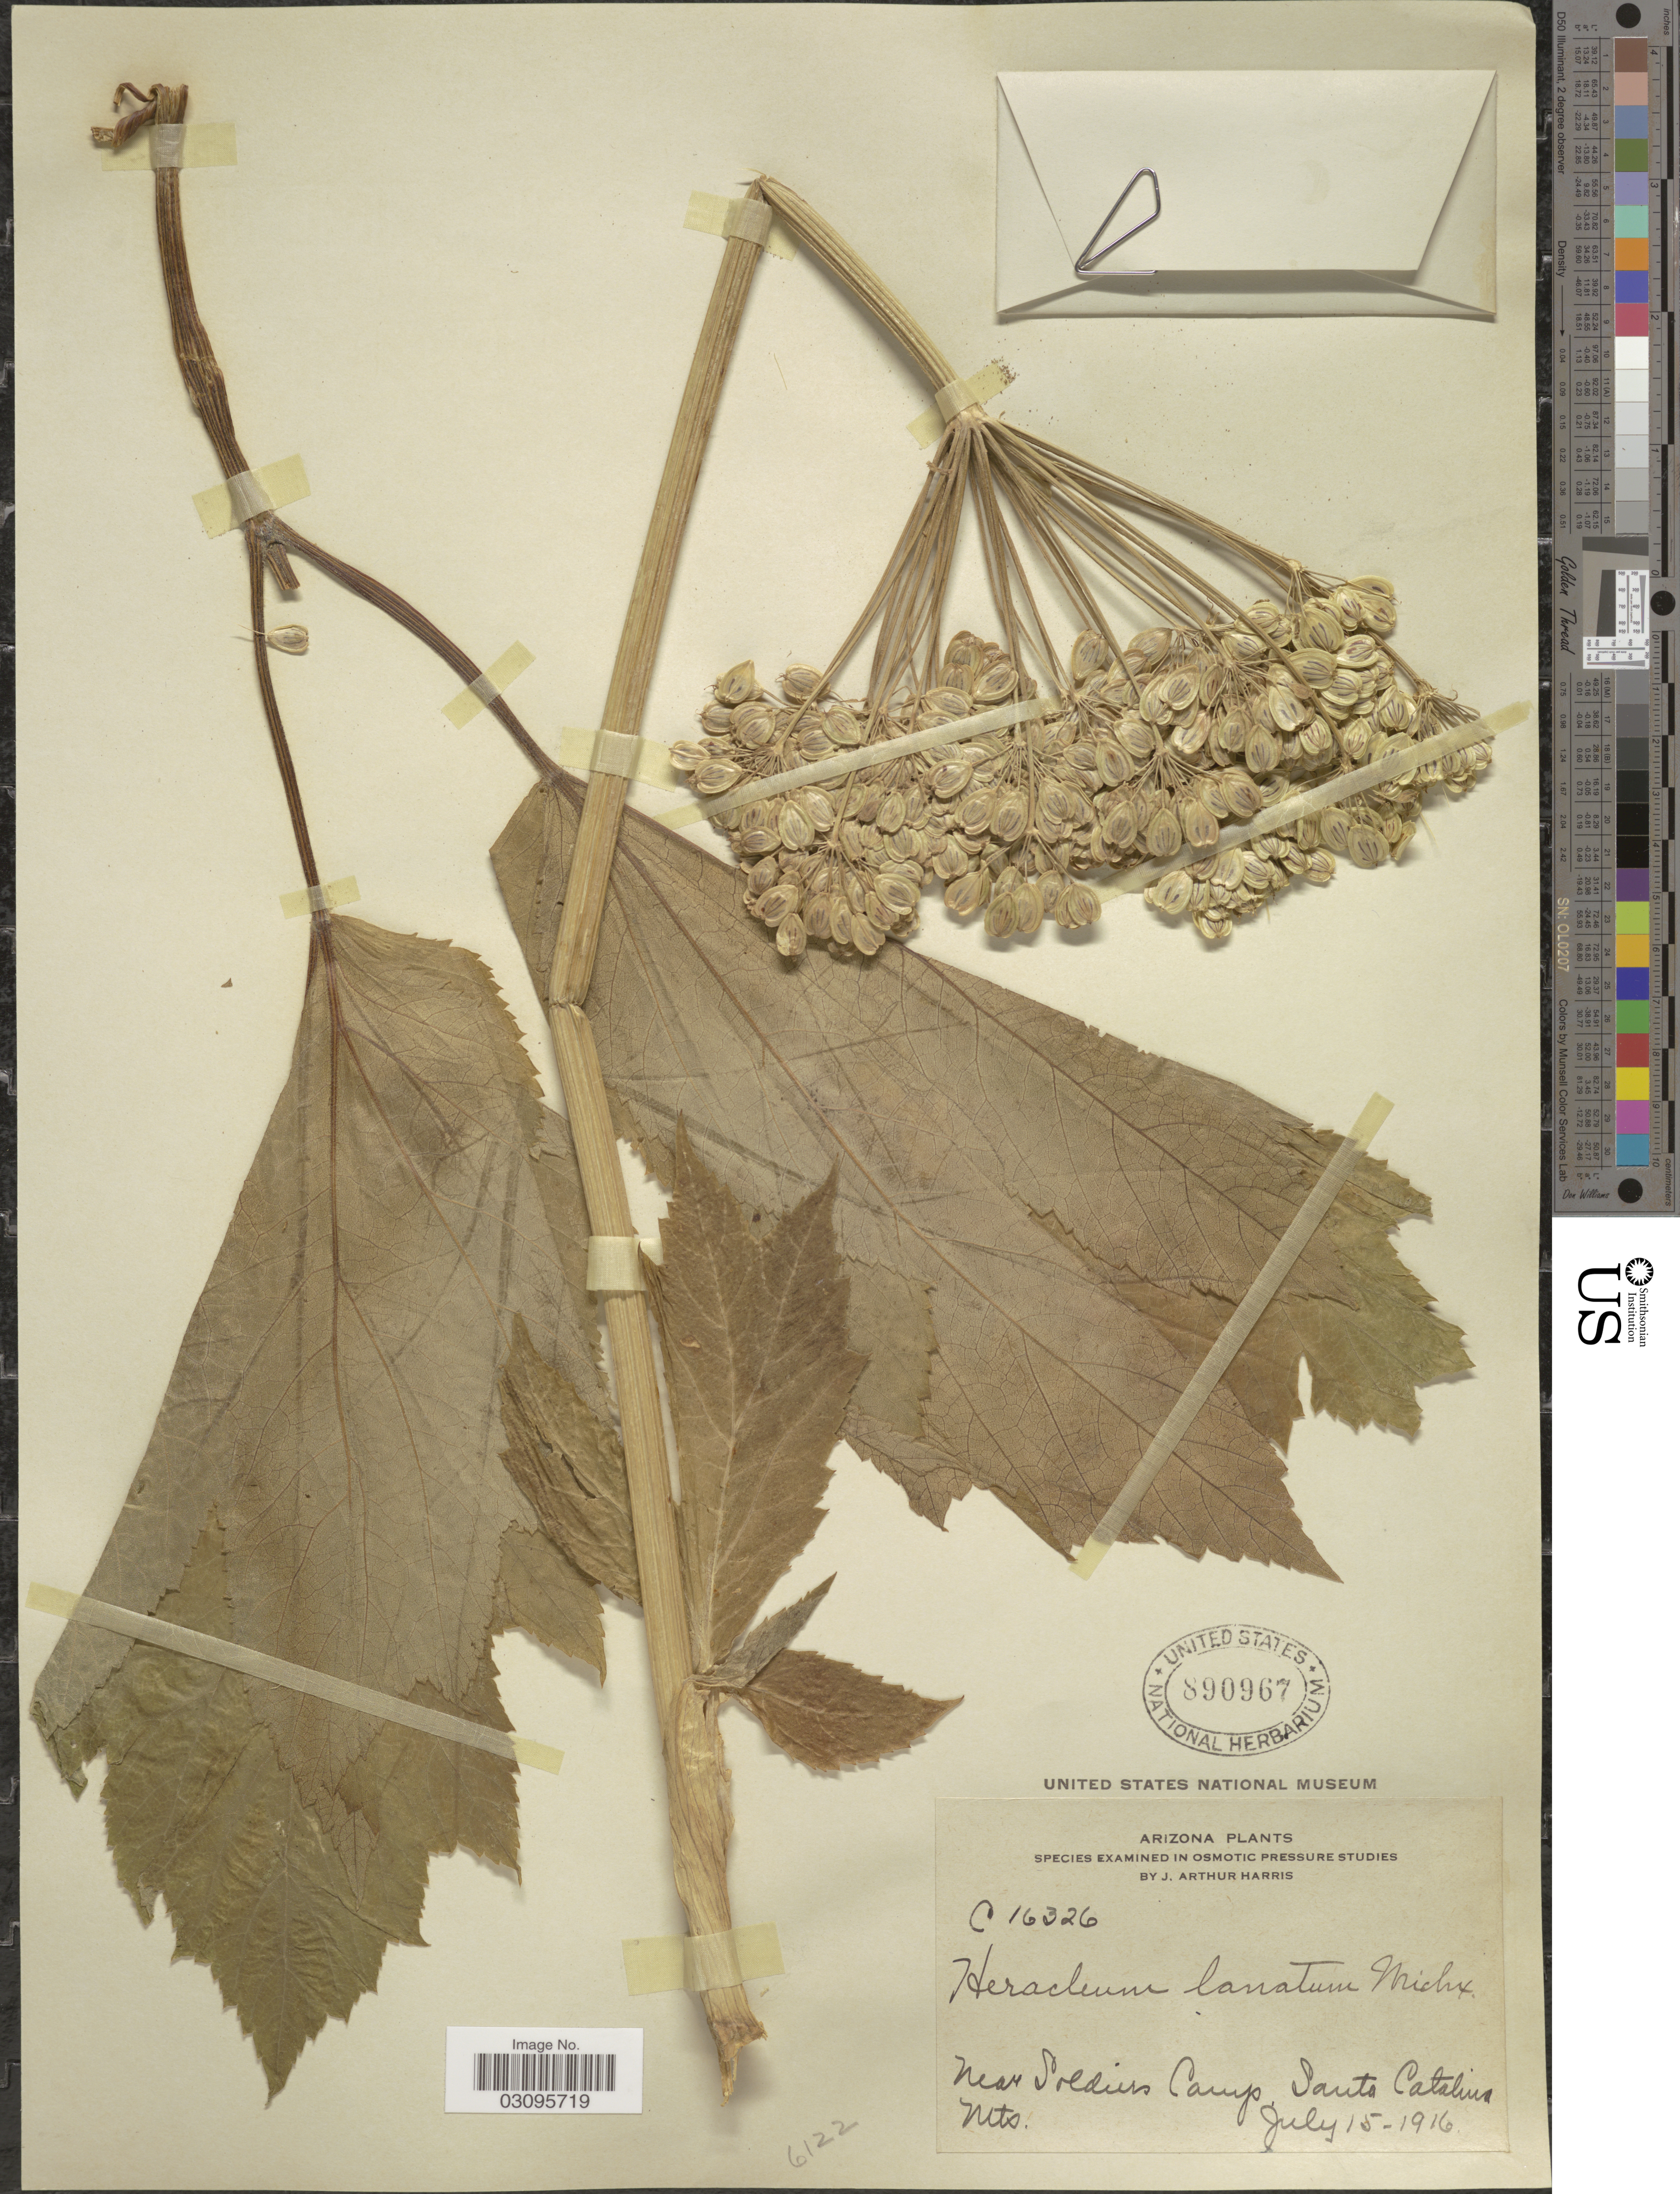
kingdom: Plantae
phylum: Tracheophyta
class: Magnoliopsida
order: Apiales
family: Apiaceae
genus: Heracleum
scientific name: Heracleum lanatum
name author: Michx.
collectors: J. A. Harris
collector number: C16326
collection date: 1916-07-15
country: United States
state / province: Arizona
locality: Near Soldiers Camp, Santa Catalina Mts.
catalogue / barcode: US 890967